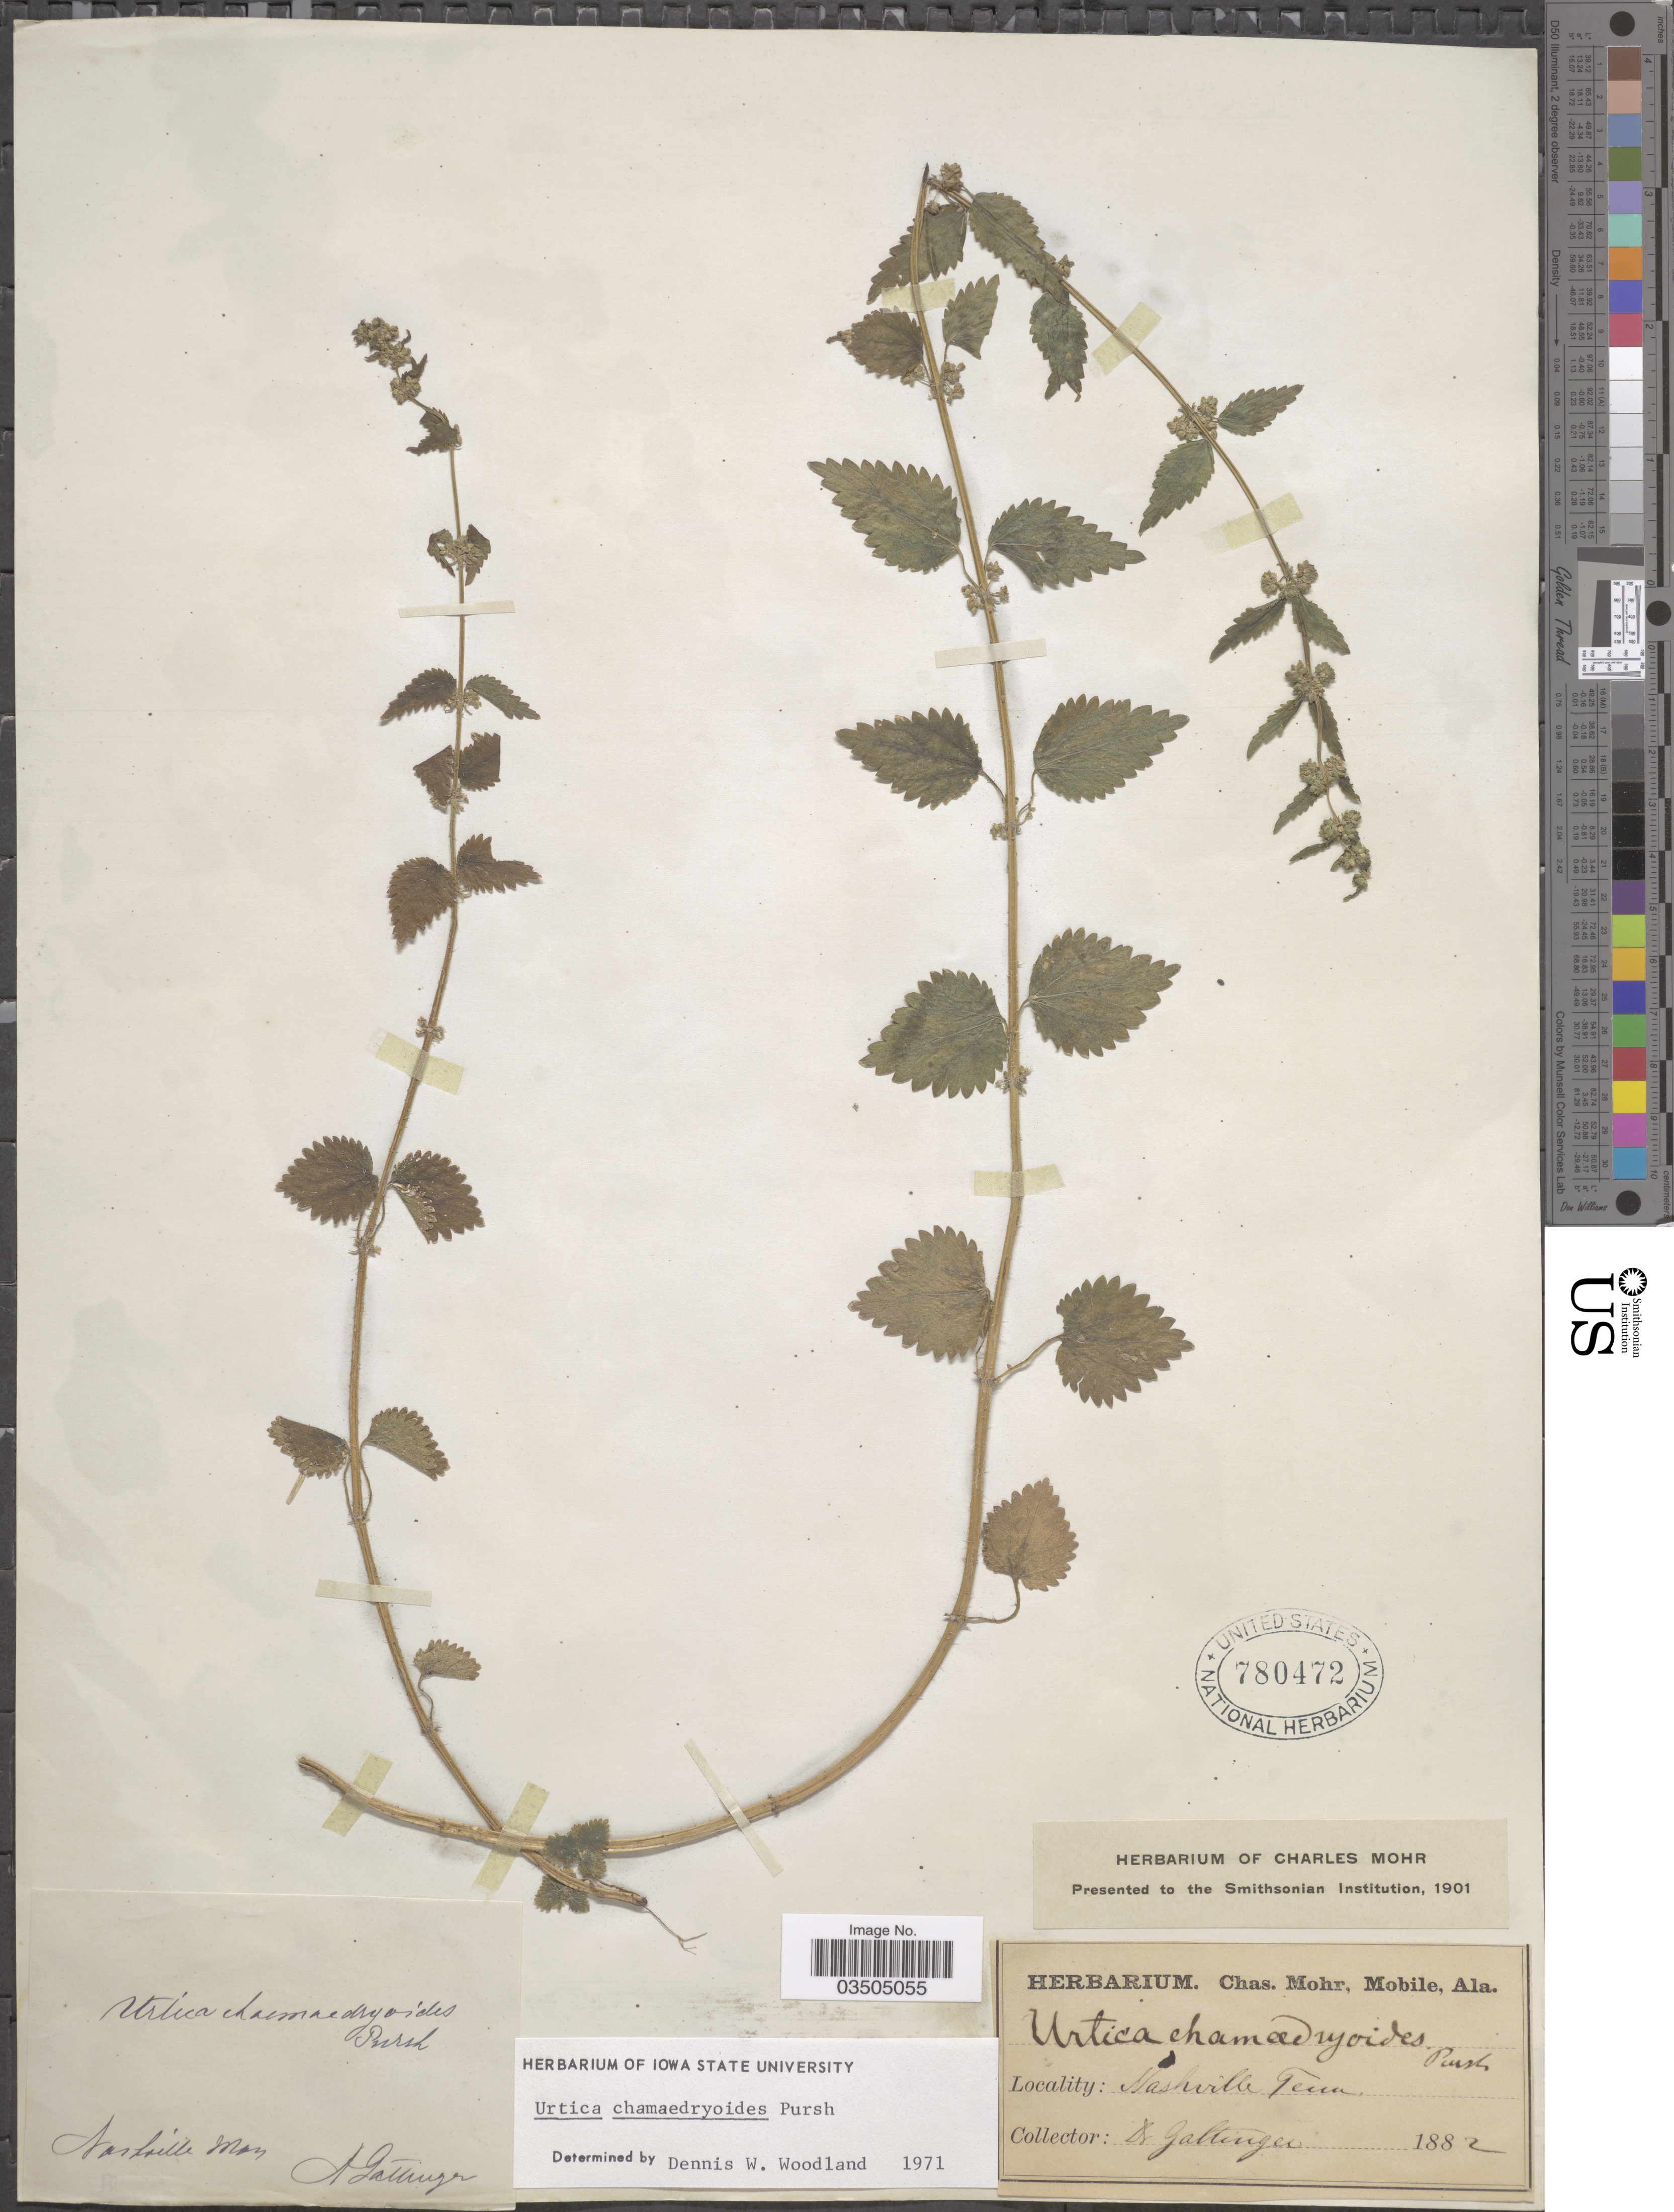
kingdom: Plantae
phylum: Tracheophyta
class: Magnoliopsida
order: Rosales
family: Urticaceae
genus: Urtica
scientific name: Urtica chamaedryoides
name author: Pursh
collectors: A. Gattinger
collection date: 1882-05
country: United States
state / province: Tennessee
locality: Nashville.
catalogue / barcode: US 780472